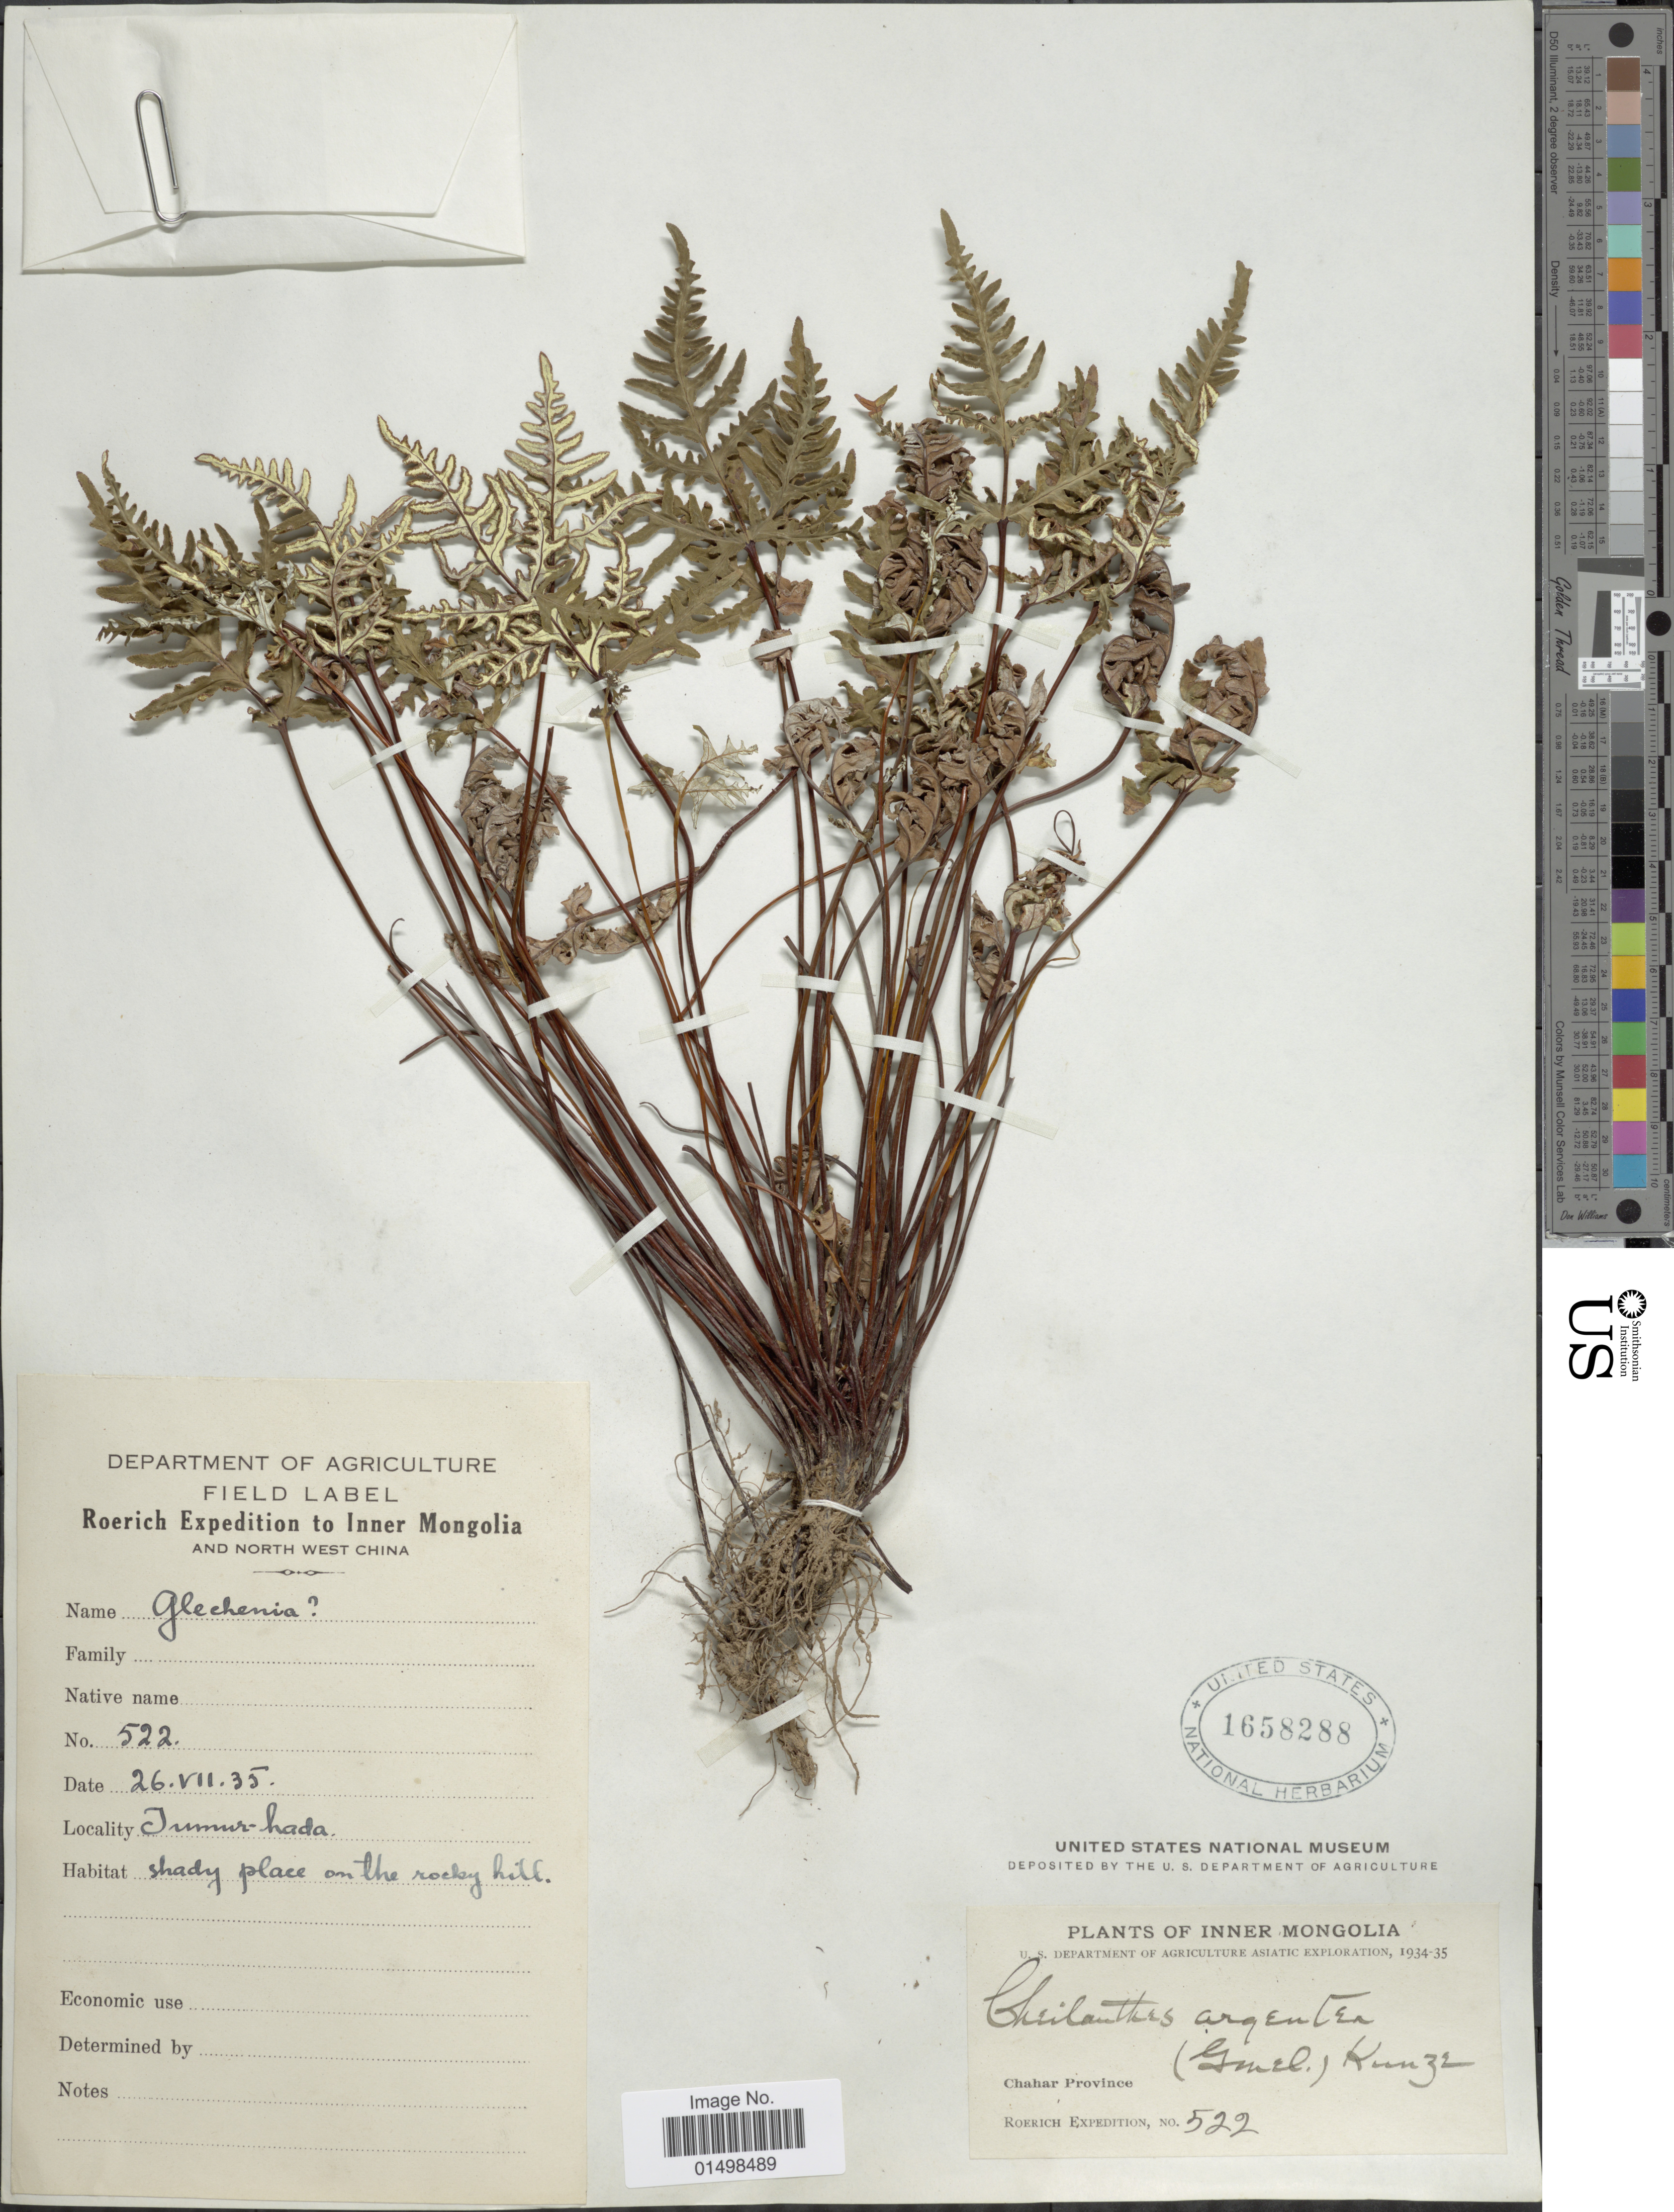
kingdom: Plantae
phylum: Tracheophyta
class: Polypodiopsida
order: Polypodiales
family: Pteridaceae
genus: Aleuritopteris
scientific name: Aleuritopteris argentea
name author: (S.G. Gmel.) Fée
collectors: Roerich Expedition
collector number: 522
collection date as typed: Transcribed d/m/y: 26/7/35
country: China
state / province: Nei Monggol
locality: Inner Mongolia and North West China. Jumur-hada. Chahar Province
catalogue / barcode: US 1658288